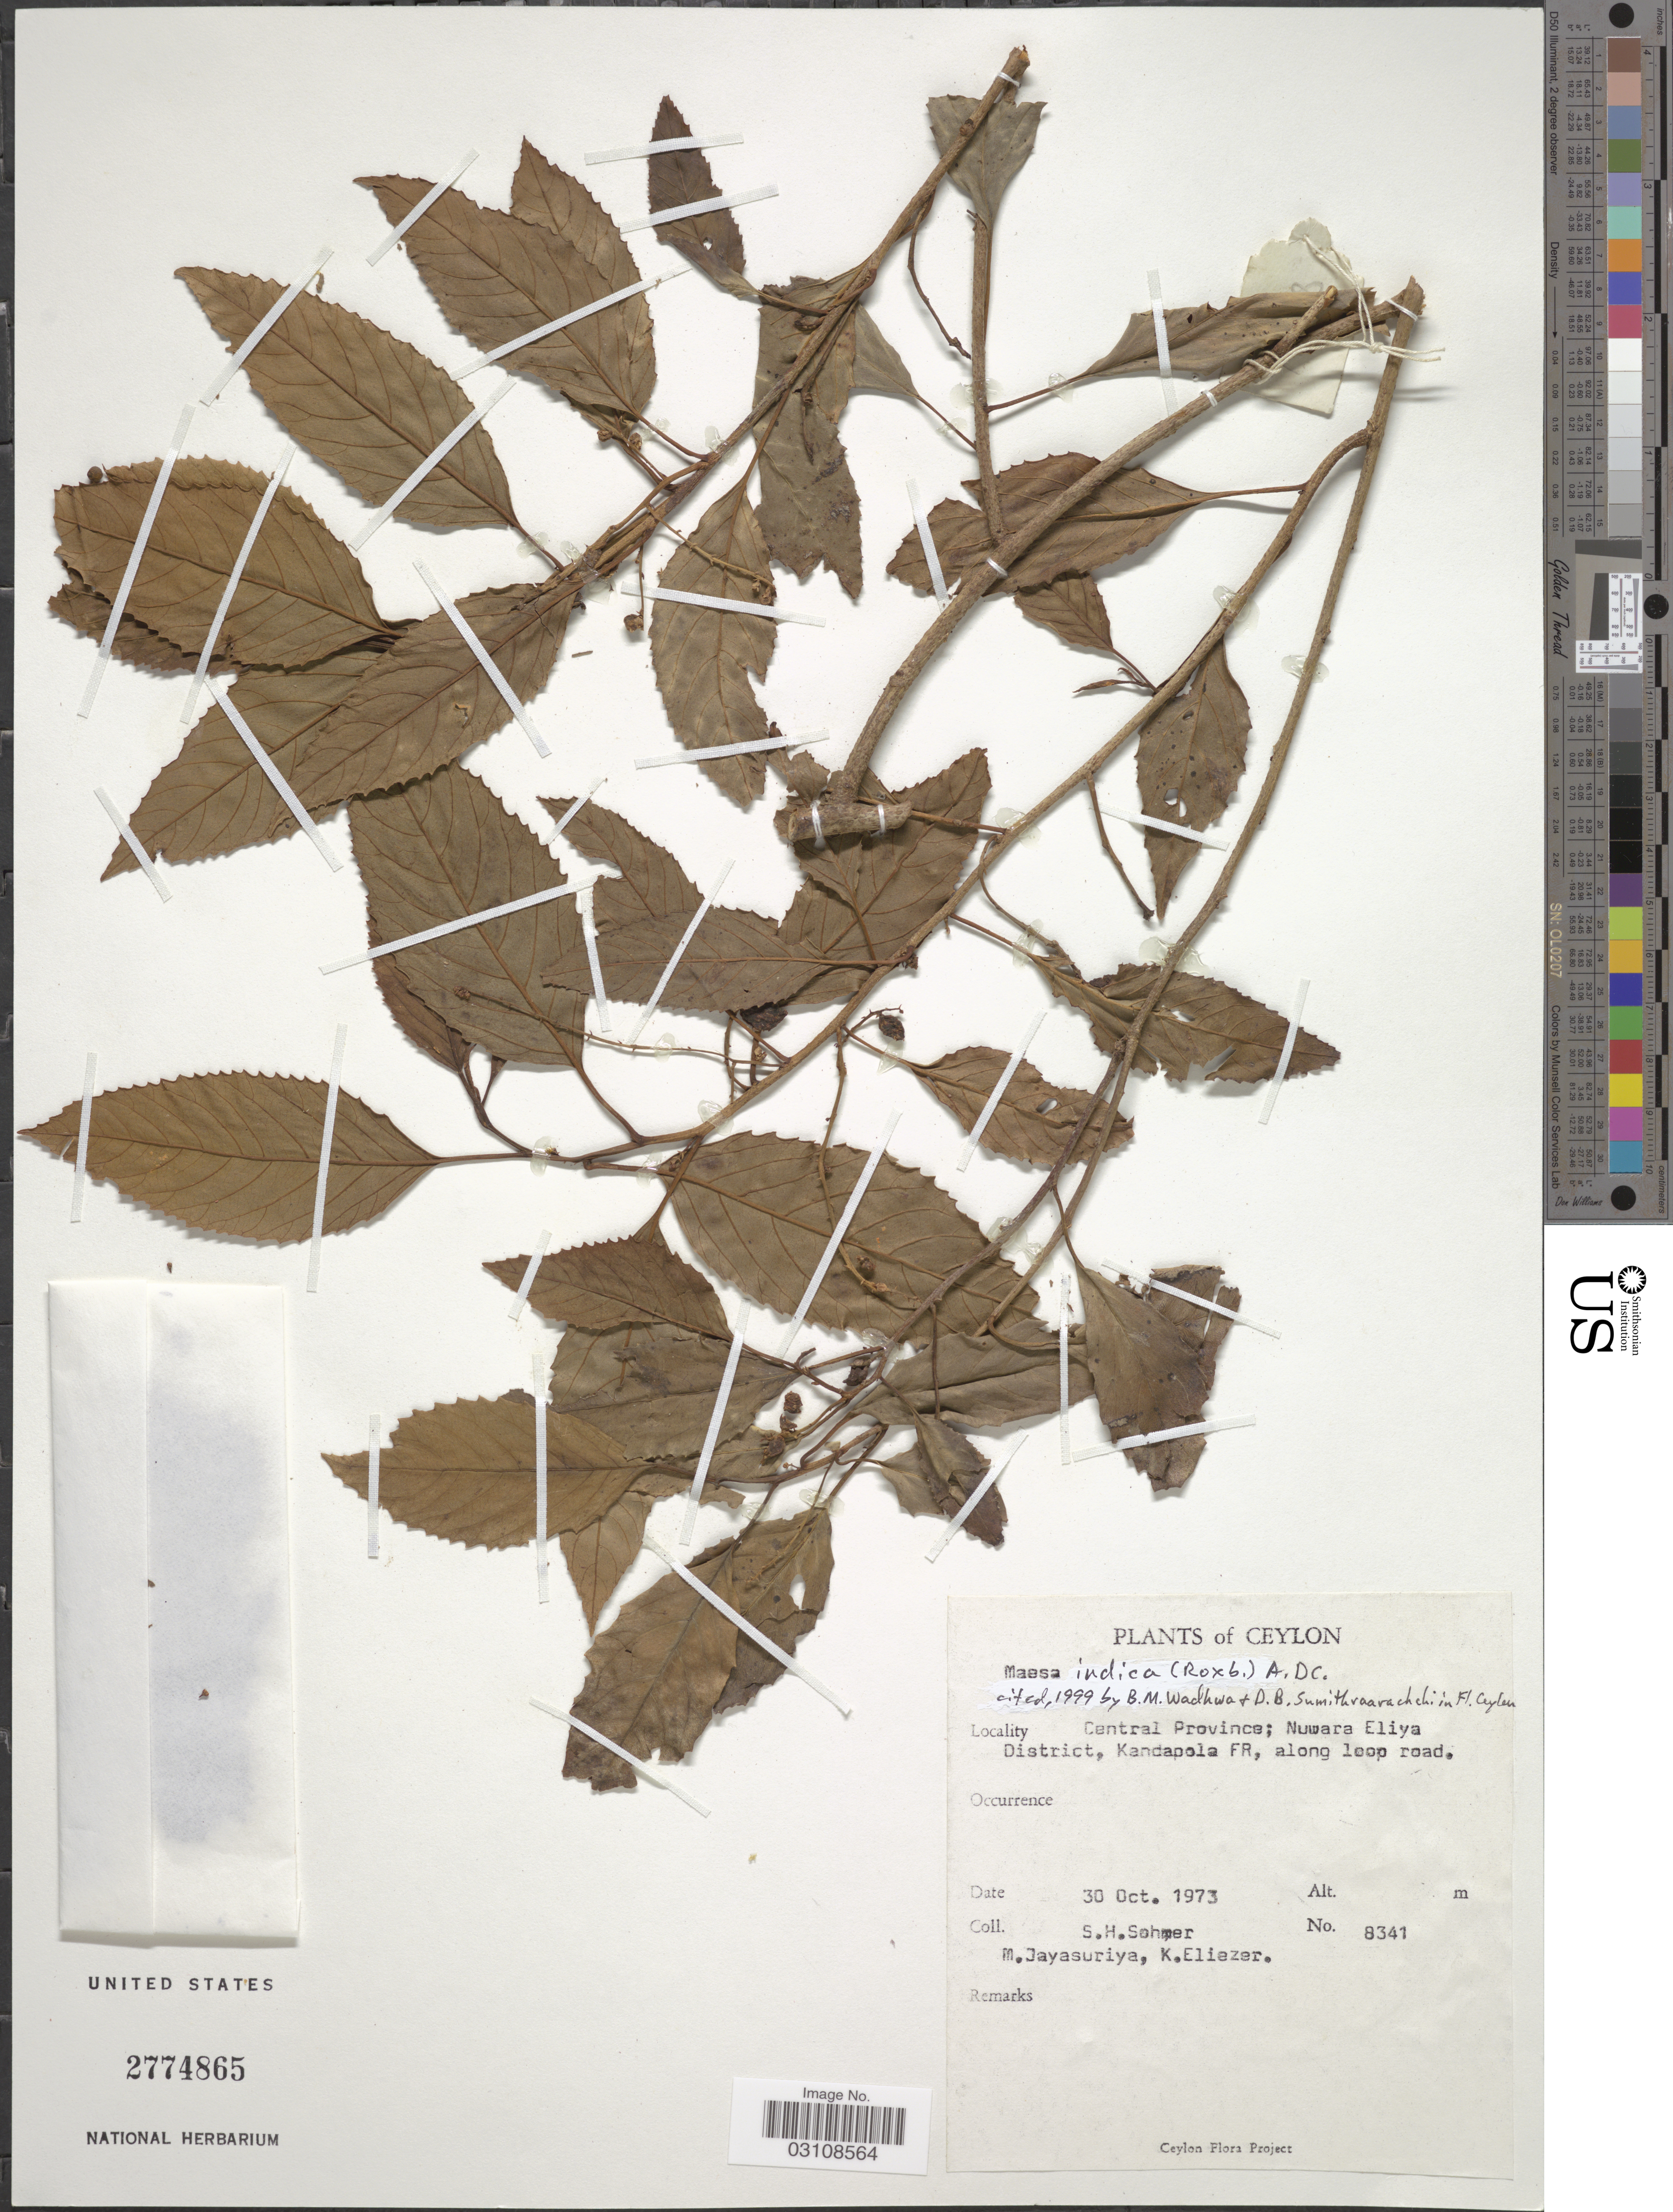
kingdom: Plantae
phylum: Tracheophyta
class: Magnoliopsida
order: Ericales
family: Primulaceae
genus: Maesa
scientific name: Maesa indica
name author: (Roxb.) A. DC.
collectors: S. H. Sohmer, M. Jayasuriya & K. Eliezer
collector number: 8341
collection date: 1973-10-30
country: Sri Lanka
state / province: Central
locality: Ceylon. Nuwara Eliya District, Kandapola FR, along loop road.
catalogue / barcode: US 2774865